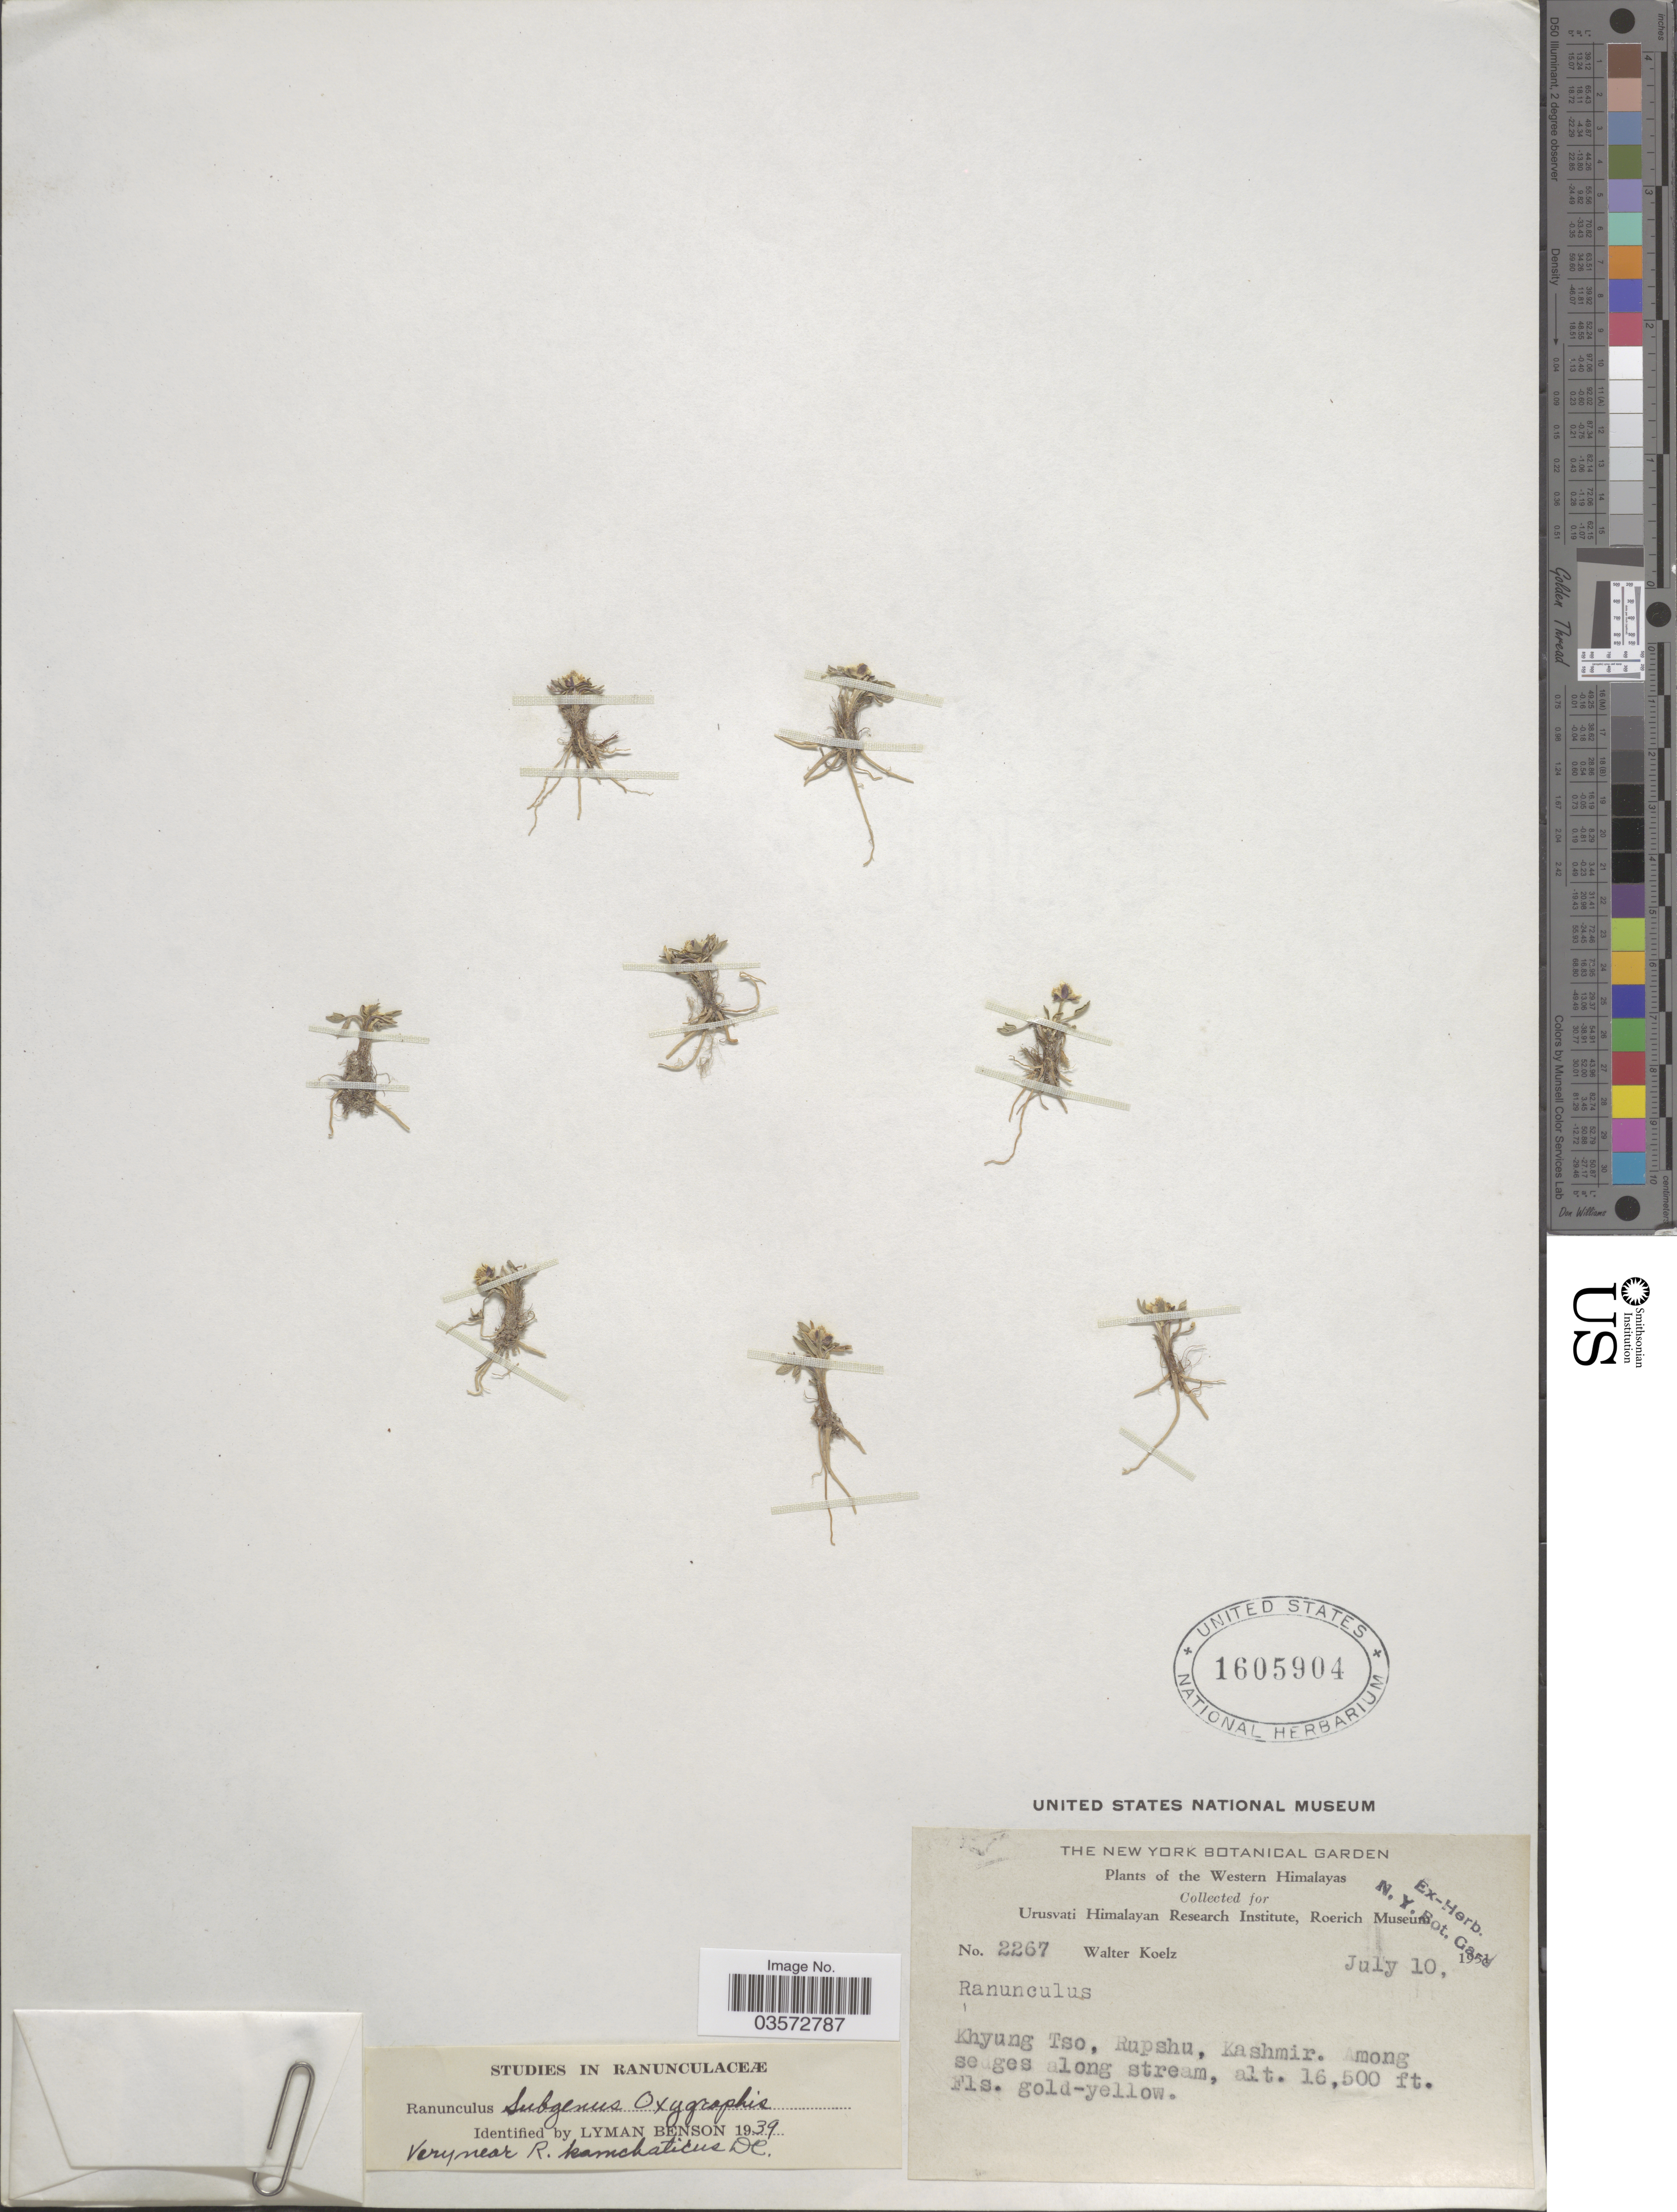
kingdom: Plantae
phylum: Tracheophyta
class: Magnoliopsida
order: Ranunculales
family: Ranunculaceae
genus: Ranunculus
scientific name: Ranunculus kamchaticus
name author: DC.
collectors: W. N. Koelz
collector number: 2267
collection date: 1951-07-10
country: India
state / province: Jammu and Kashmir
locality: Western Himalayas. Khyung Tso, Rupshu, Kashmir.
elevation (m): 5029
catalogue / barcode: US 1605904